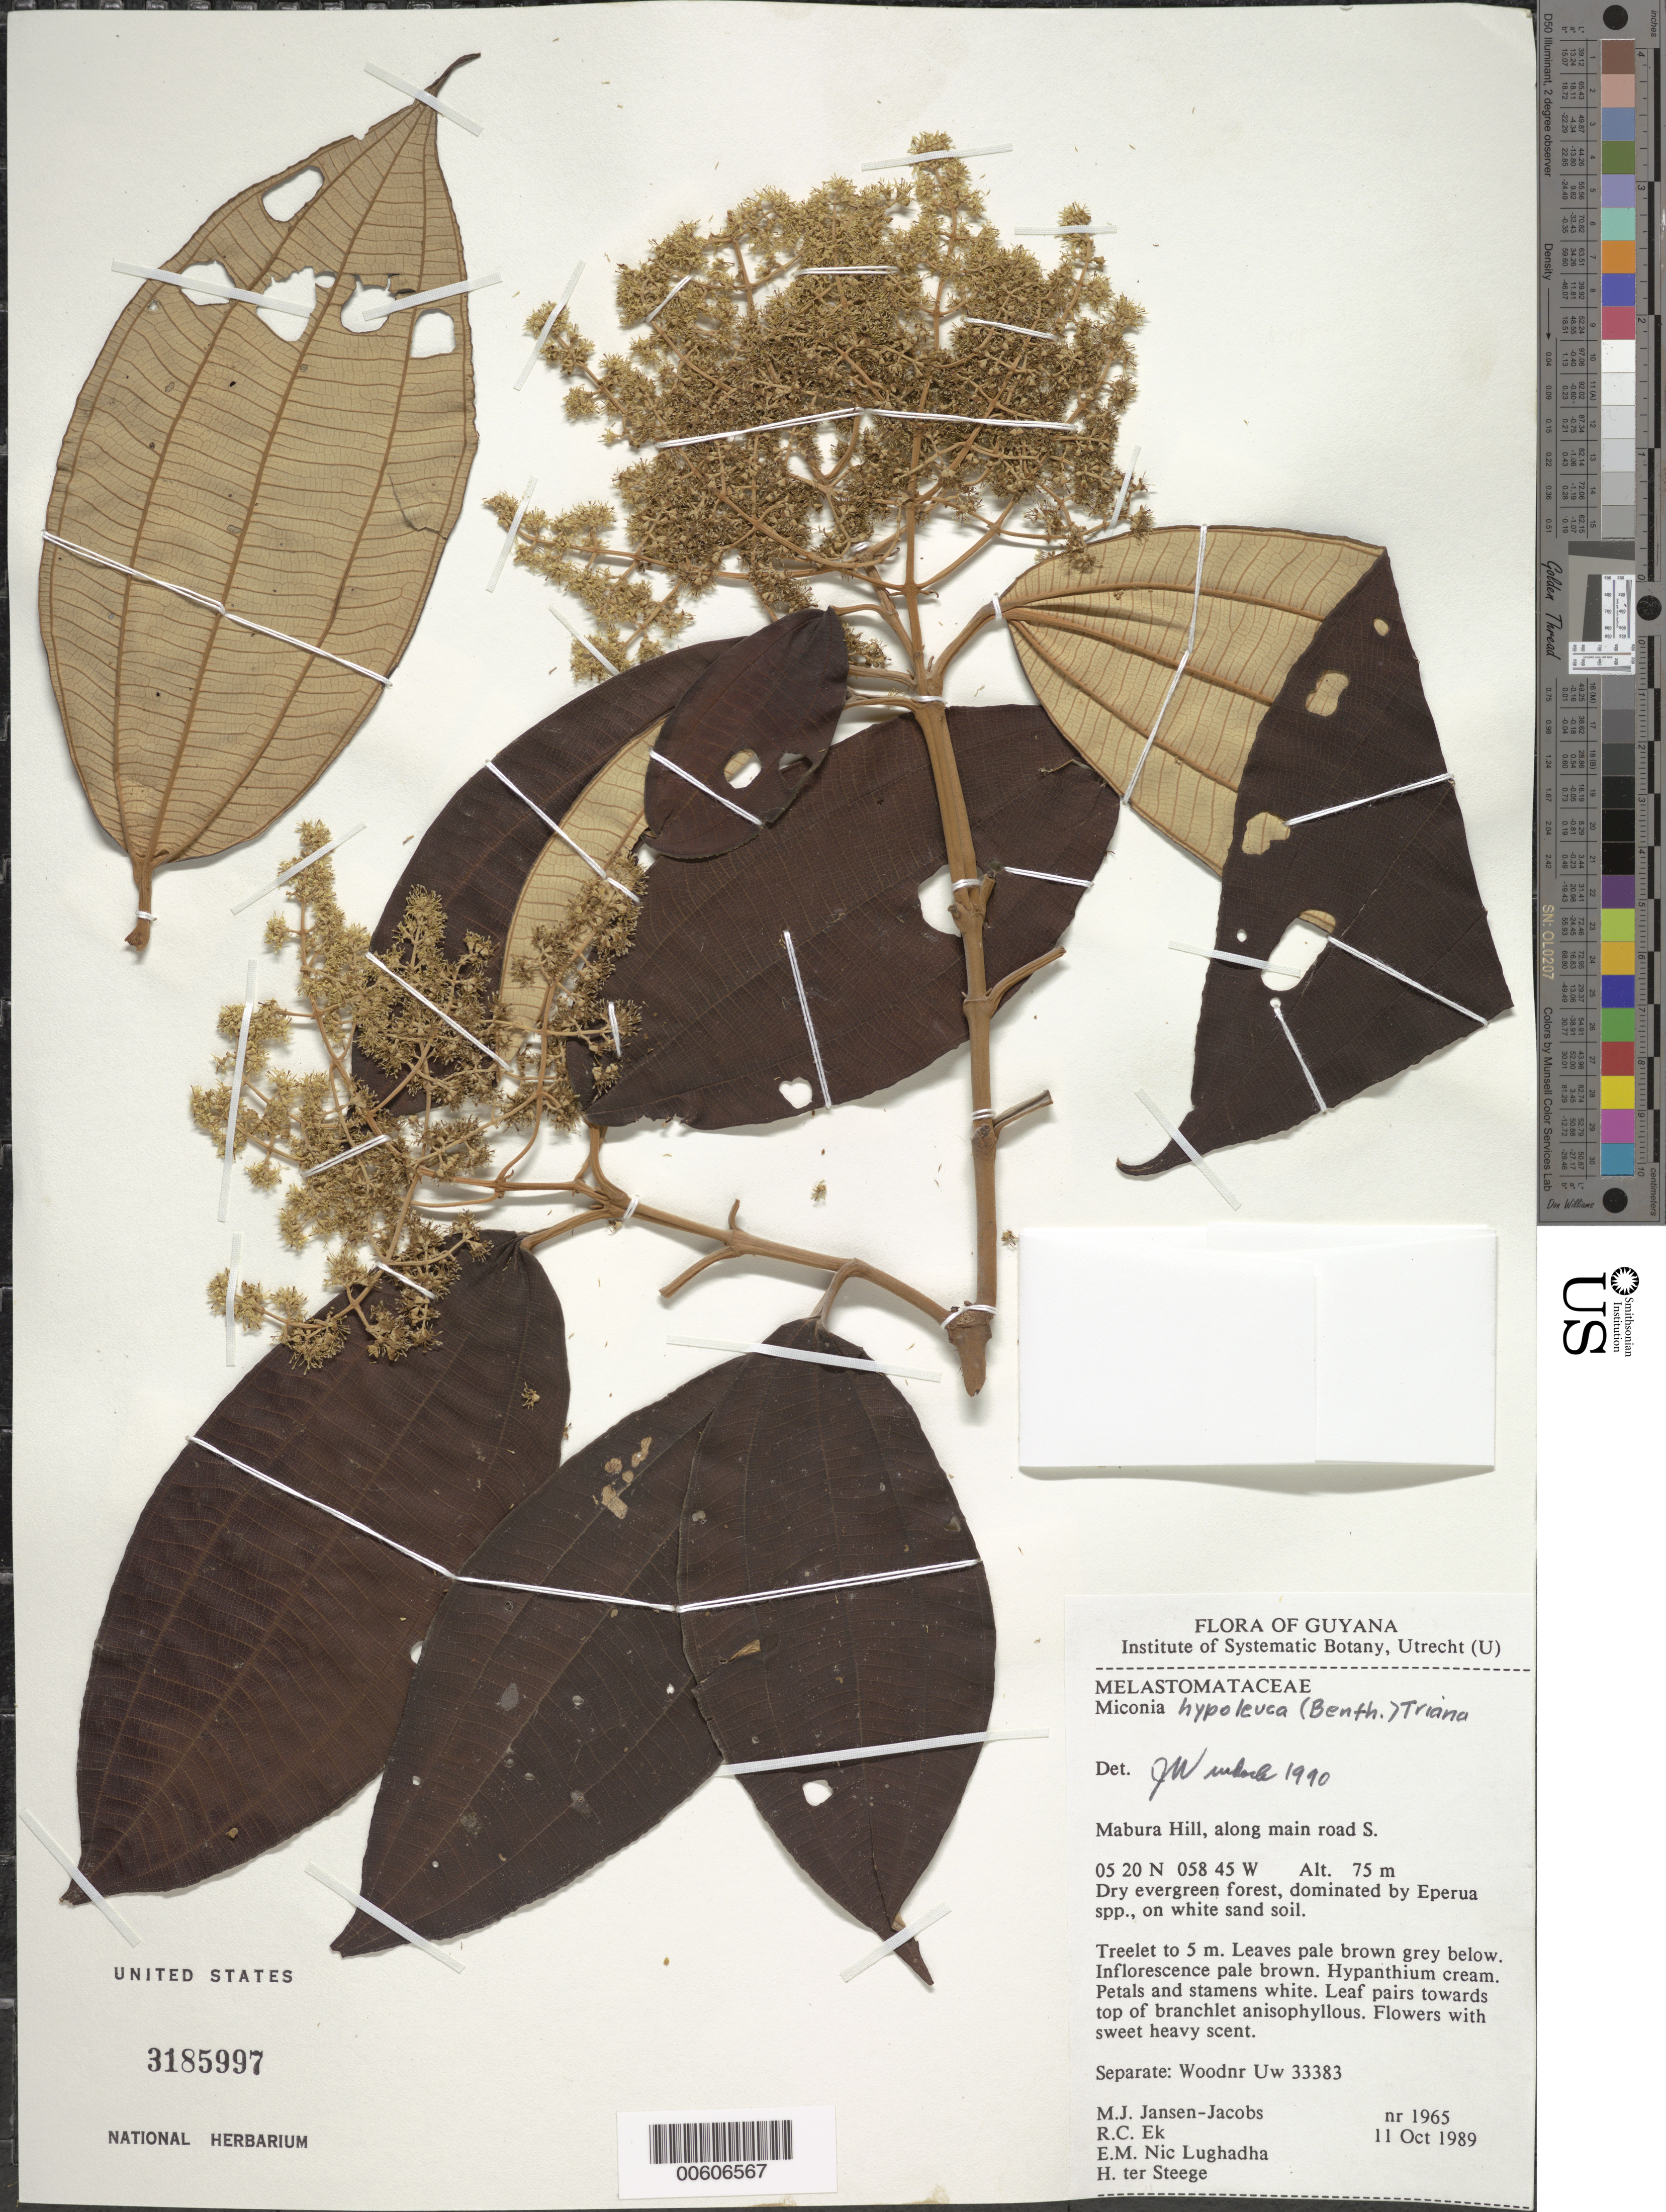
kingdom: Plantae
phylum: Tracheophyta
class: Magnoliopsida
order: Myrtales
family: Melastomataceae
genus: Miconia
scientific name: Miconia hypoleuca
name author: (Benth.) Triana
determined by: Wurdack, John J., (US), US (UNITED STATES)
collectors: M. J. Jansen-Jacobs, R. C. Ek, E. Nic Lughadha & H. ter Steege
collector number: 1965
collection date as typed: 11-Oct-89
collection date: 1989-10-11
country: Guyana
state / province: U. Demerara-Berbice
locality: Mabura Hill, along main road S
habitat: Dry evergreen forest, dominated by Eperua spp. On white sand soil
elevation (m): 75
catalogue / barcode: US 3185997